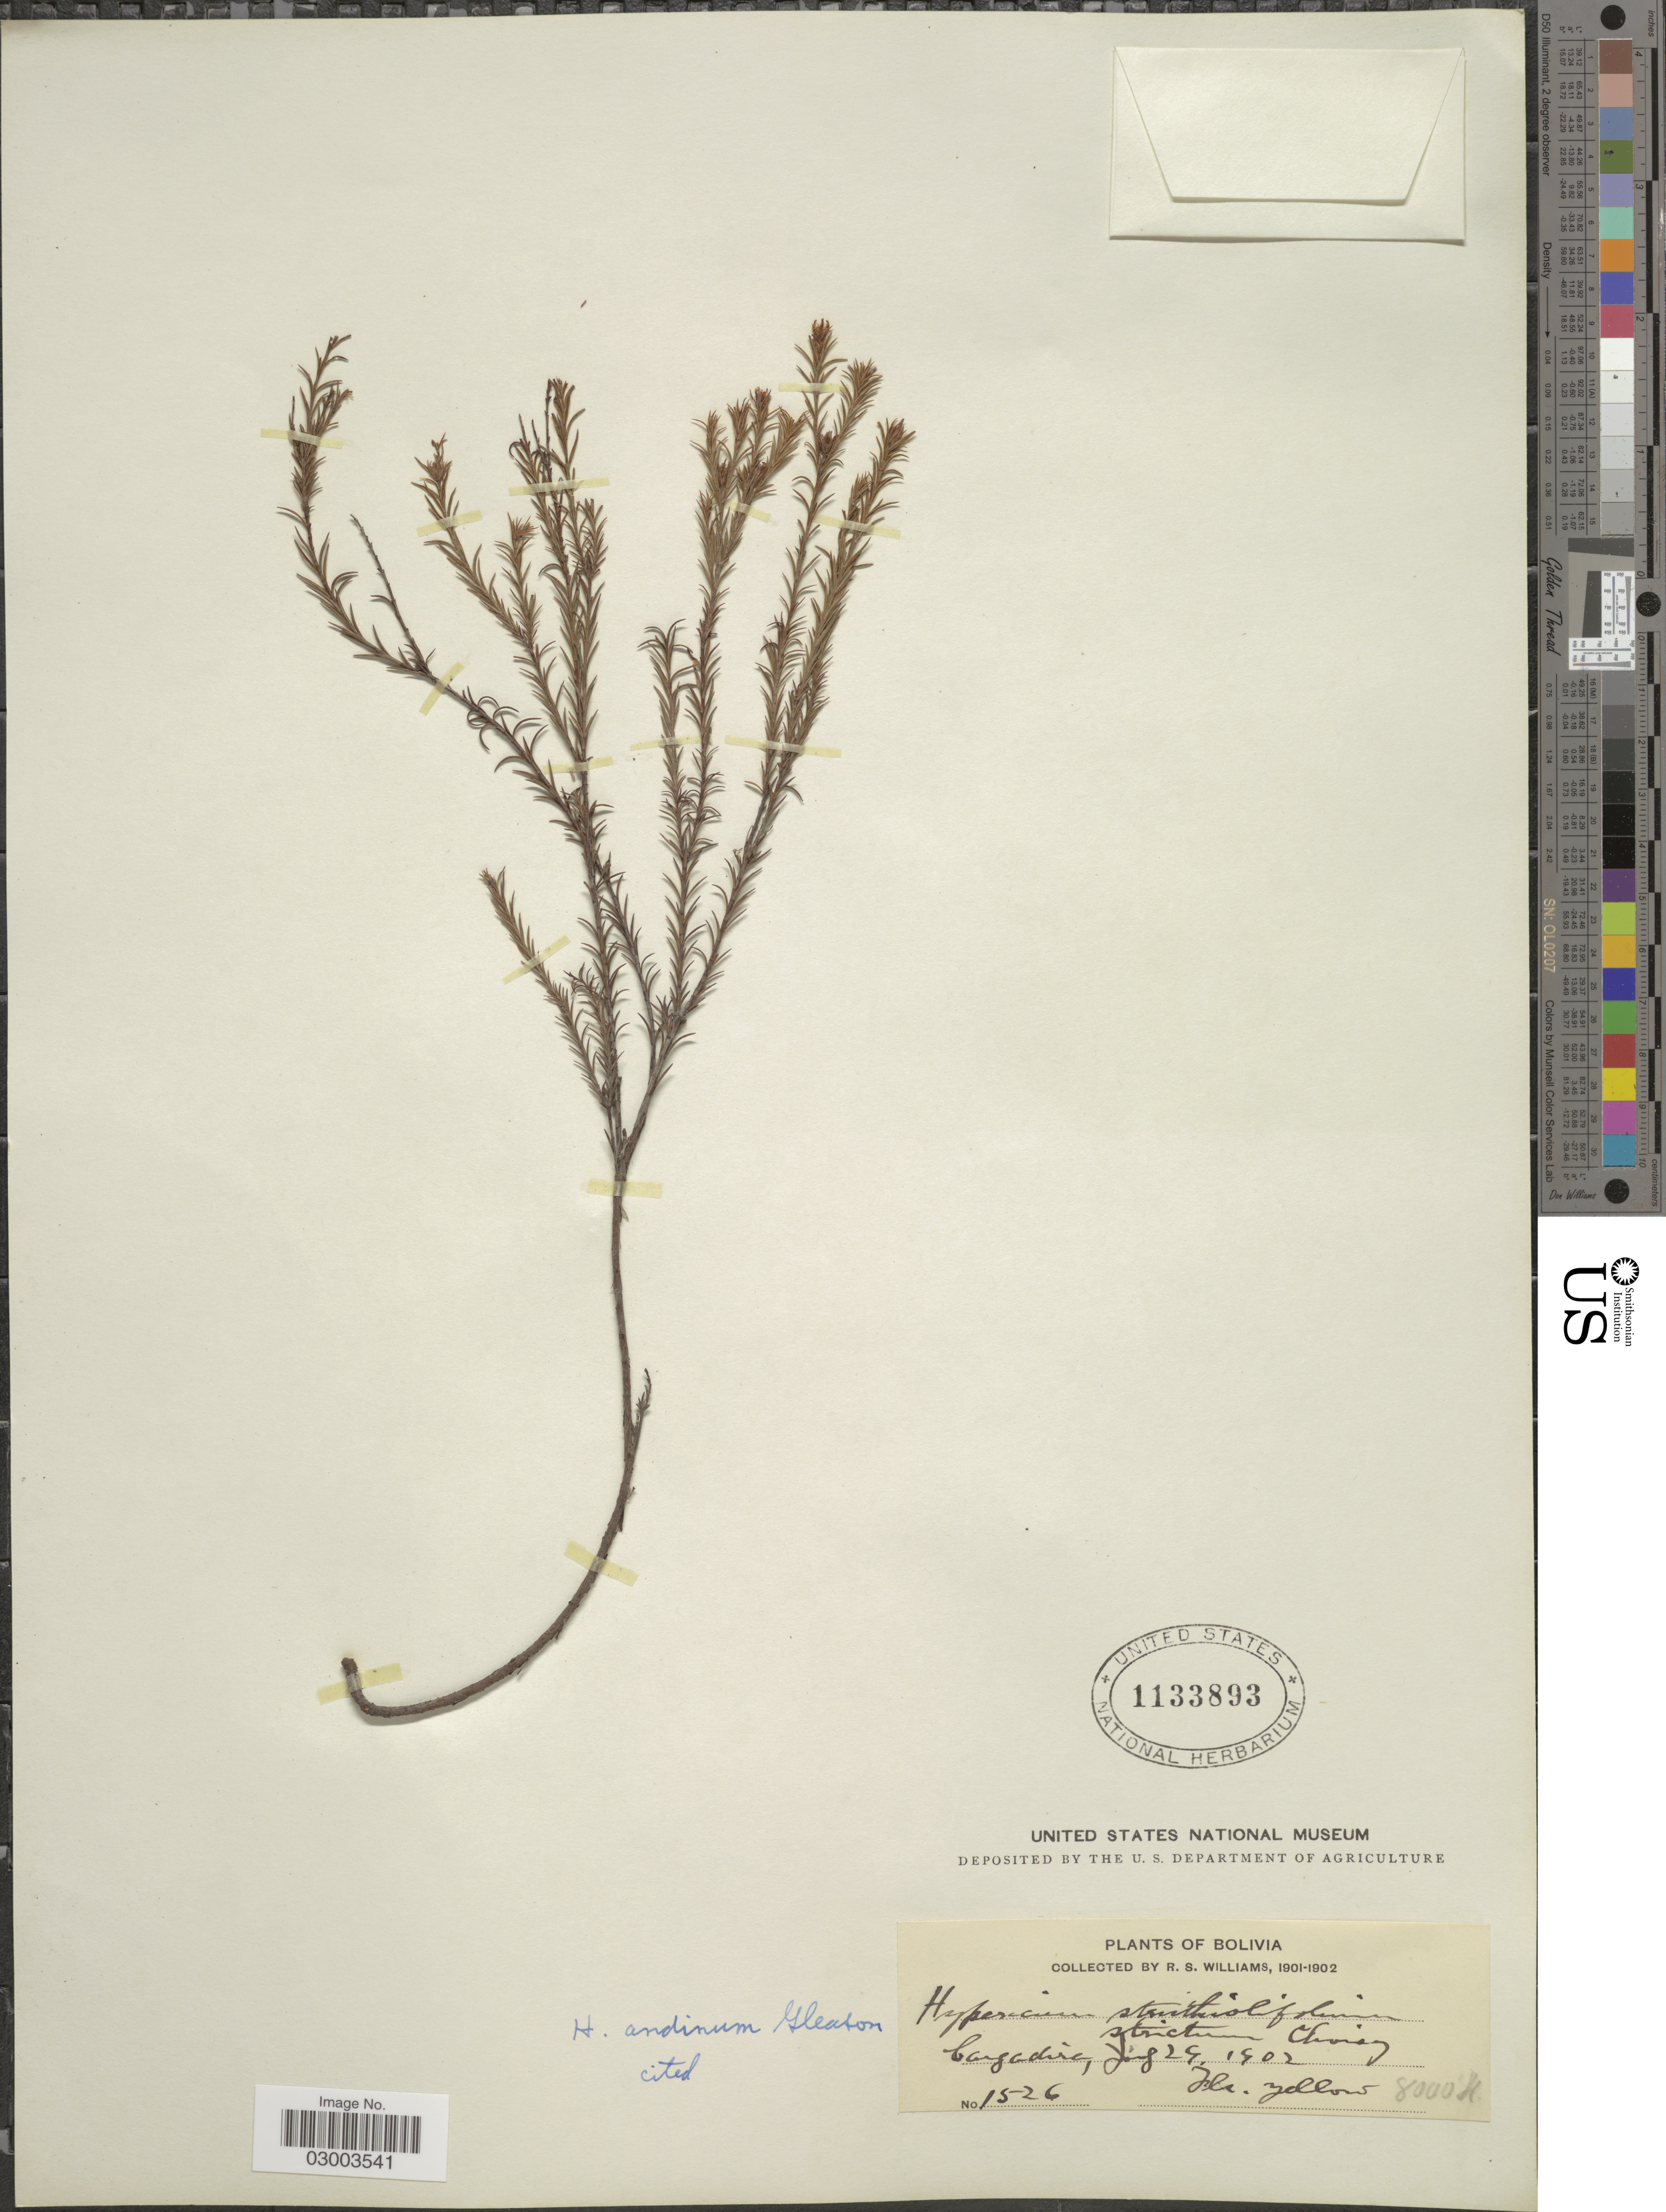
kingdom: Plantae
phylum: Tracheophyta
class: Magnoliopsida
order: Malpighiales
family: Hypericaceae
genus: Hypericum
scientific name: Hypericum andinum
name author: Gleason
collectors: R. S. Williams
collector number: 1526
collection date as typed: July 29, 1902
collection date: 1902-07-29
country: Bolivia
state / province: La Paz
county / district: Franz Tamayo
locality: Cargadira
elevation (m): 2438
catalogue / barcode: US 1133893